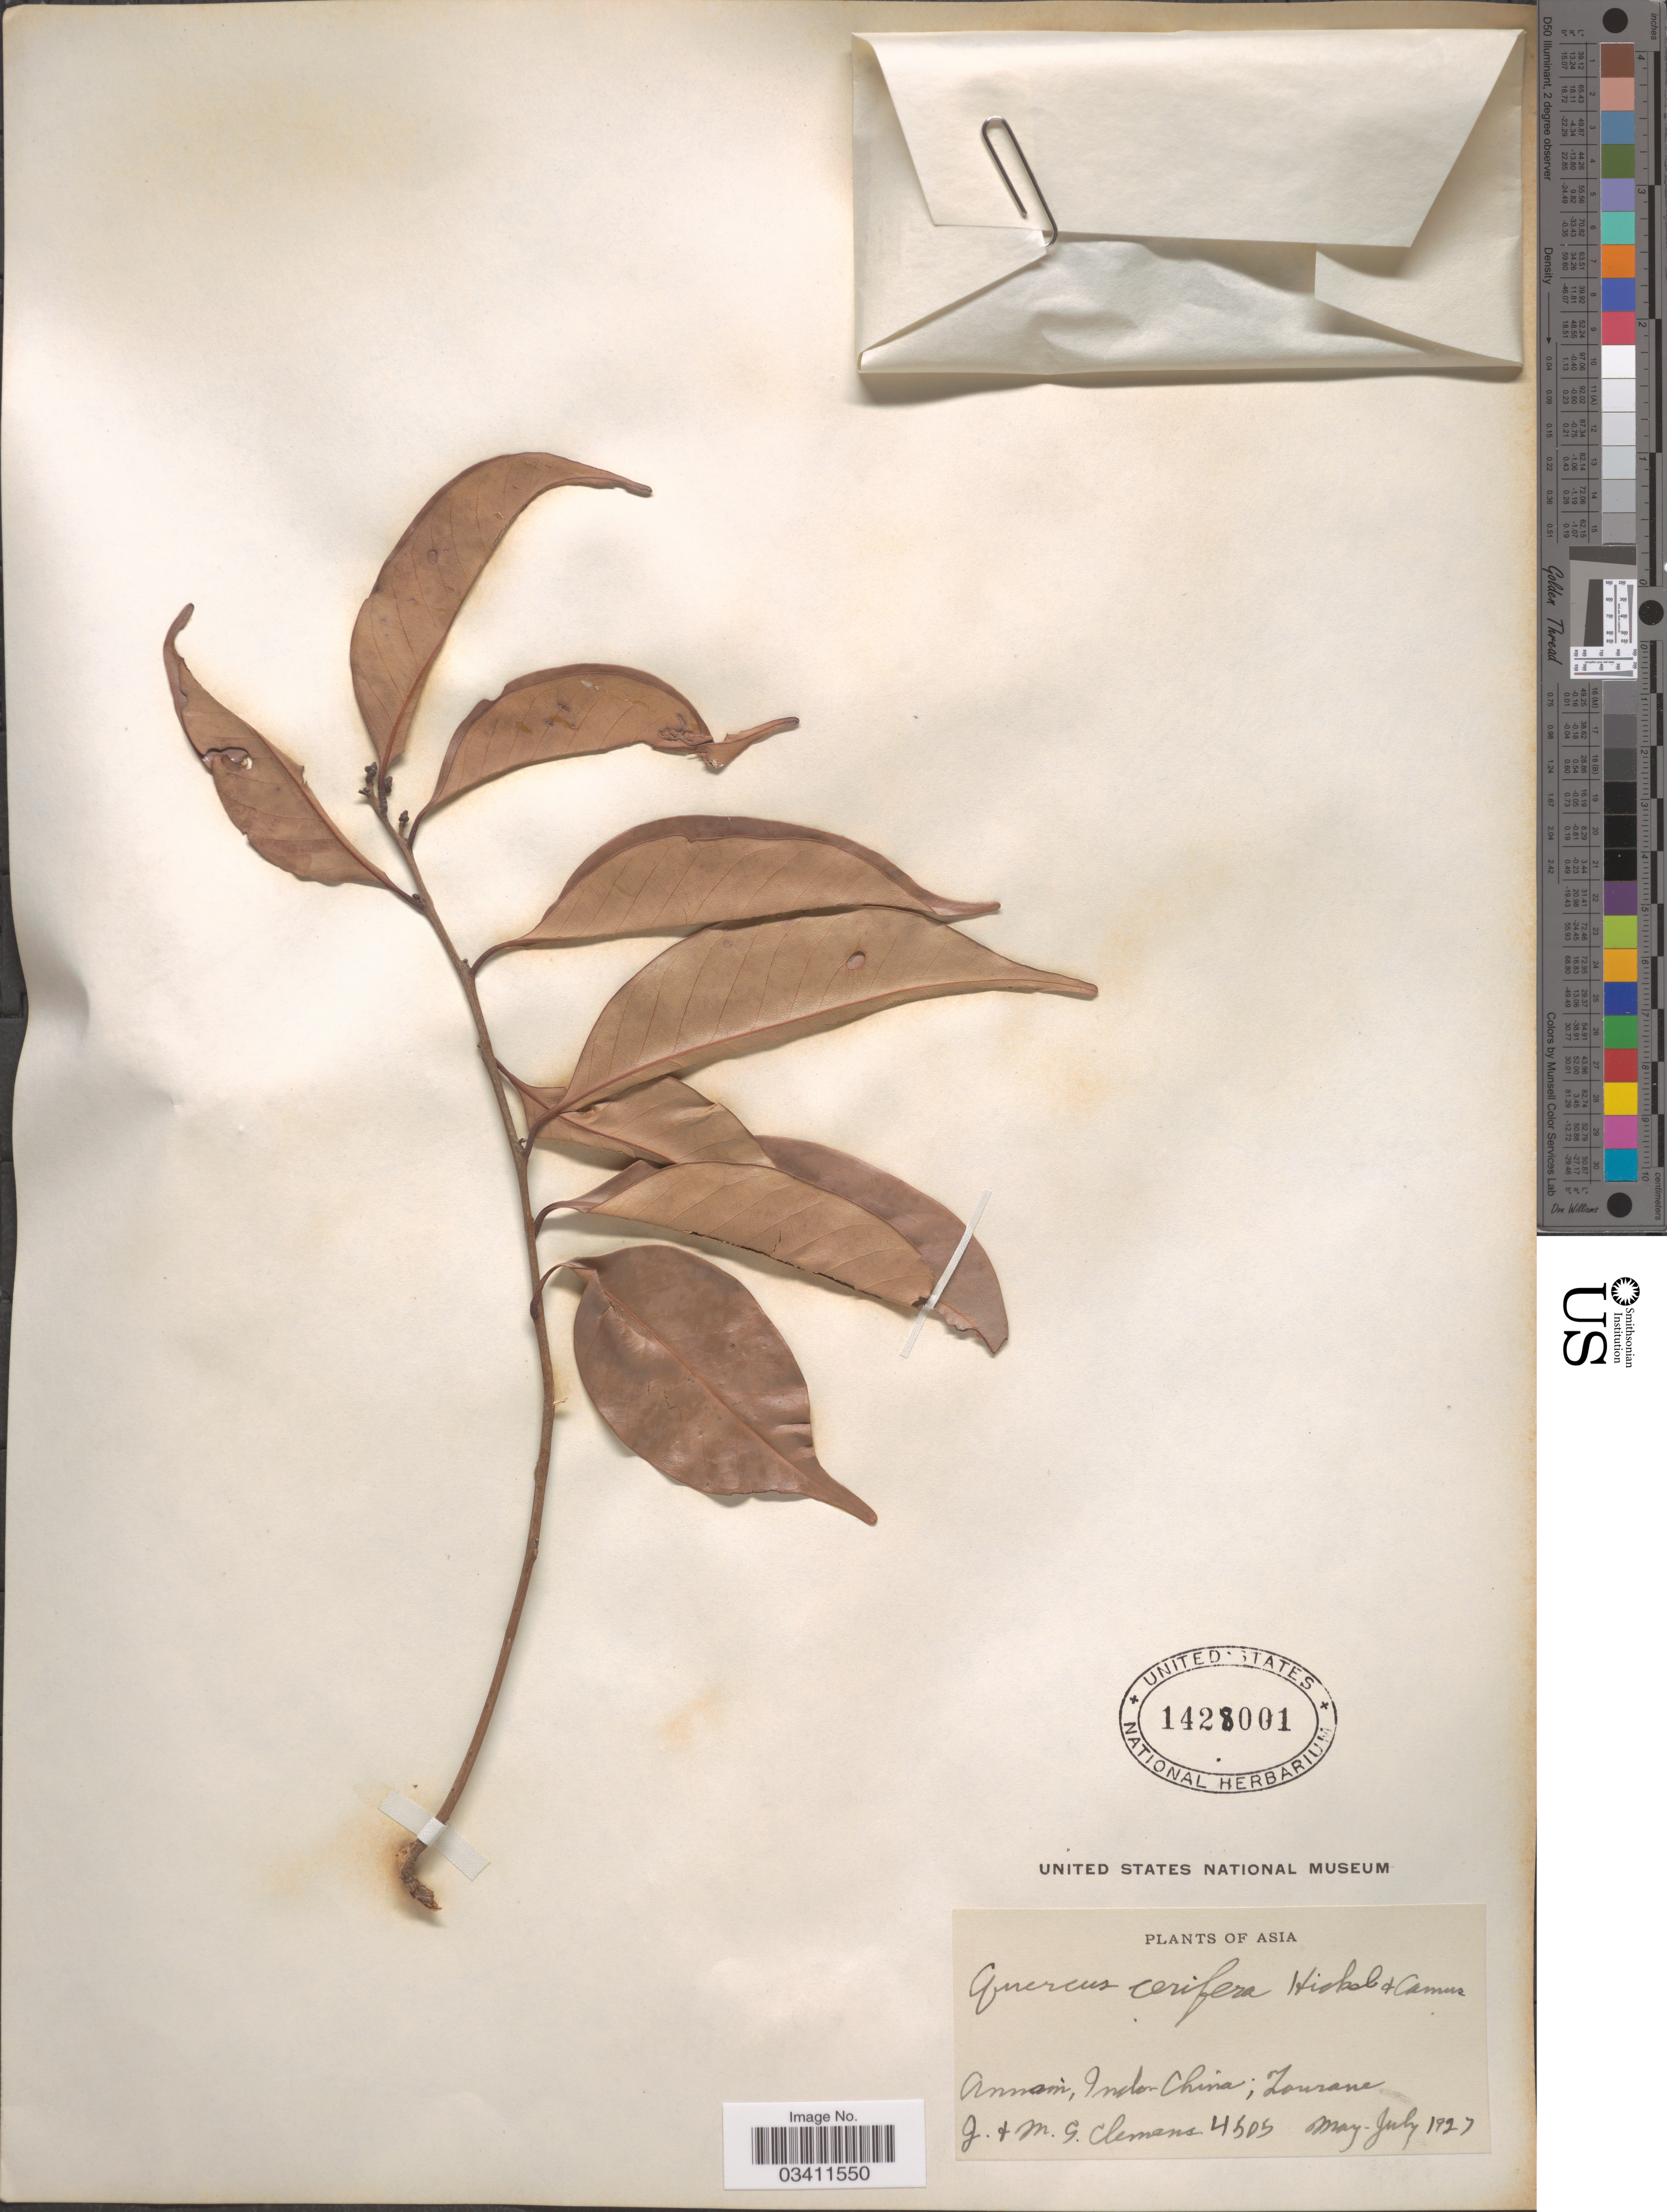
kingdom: Plantae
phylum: Tracheophyta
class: Magnoliopsida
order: Fagales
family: Fagaceae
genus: Quercus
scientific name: Quercus cerifera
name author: Trel.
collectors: J. Clemens & M. S. Clemens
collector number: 4505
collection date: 1927-05/1927-07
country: Vietnam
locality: Annam, Indo-China; Tourane.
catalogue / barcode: US 1428001